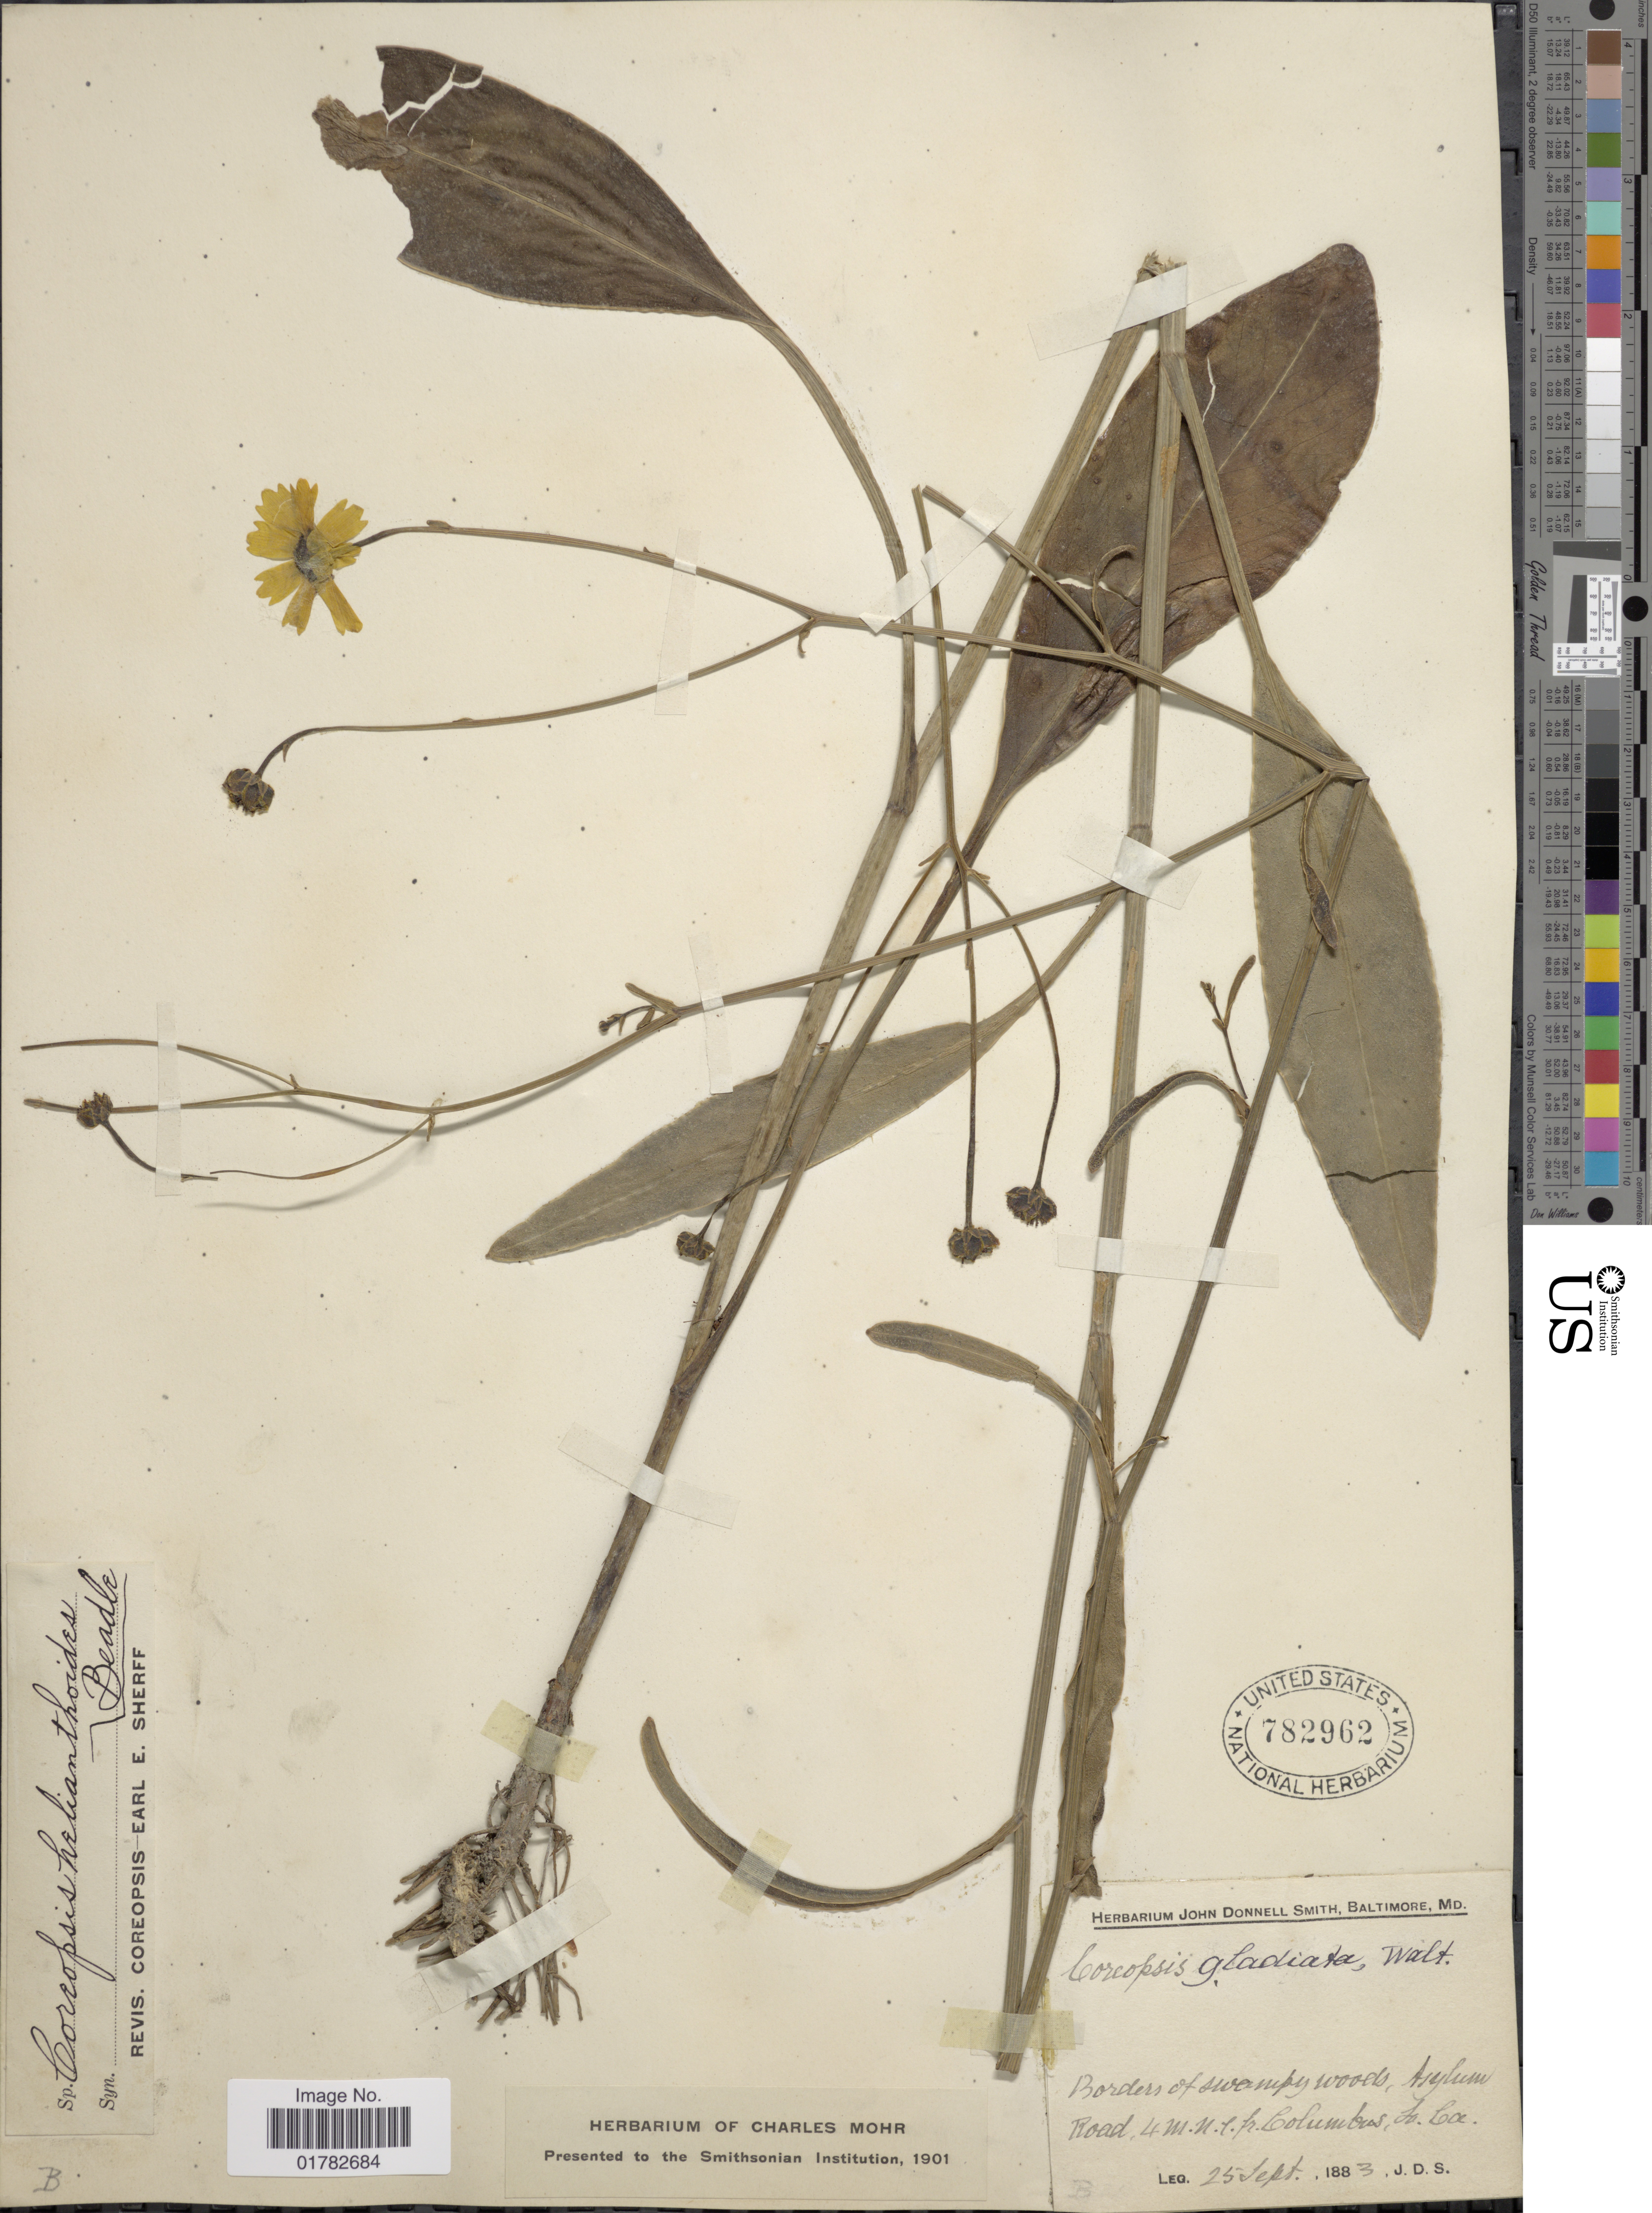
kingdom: Plantae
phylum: Tracheophyta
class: Magnoliopsida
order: Asterales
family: Asteraceae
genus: Coreopsis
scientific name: Coreopsis helianthoides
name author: Beadle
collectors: J. Donnell Smith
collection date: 1883-09-25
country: United States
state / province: South Carolina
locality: Borders of swampy woods, Asylum Road, 4 mi. n.e. of Columbus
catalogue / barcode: US 782962